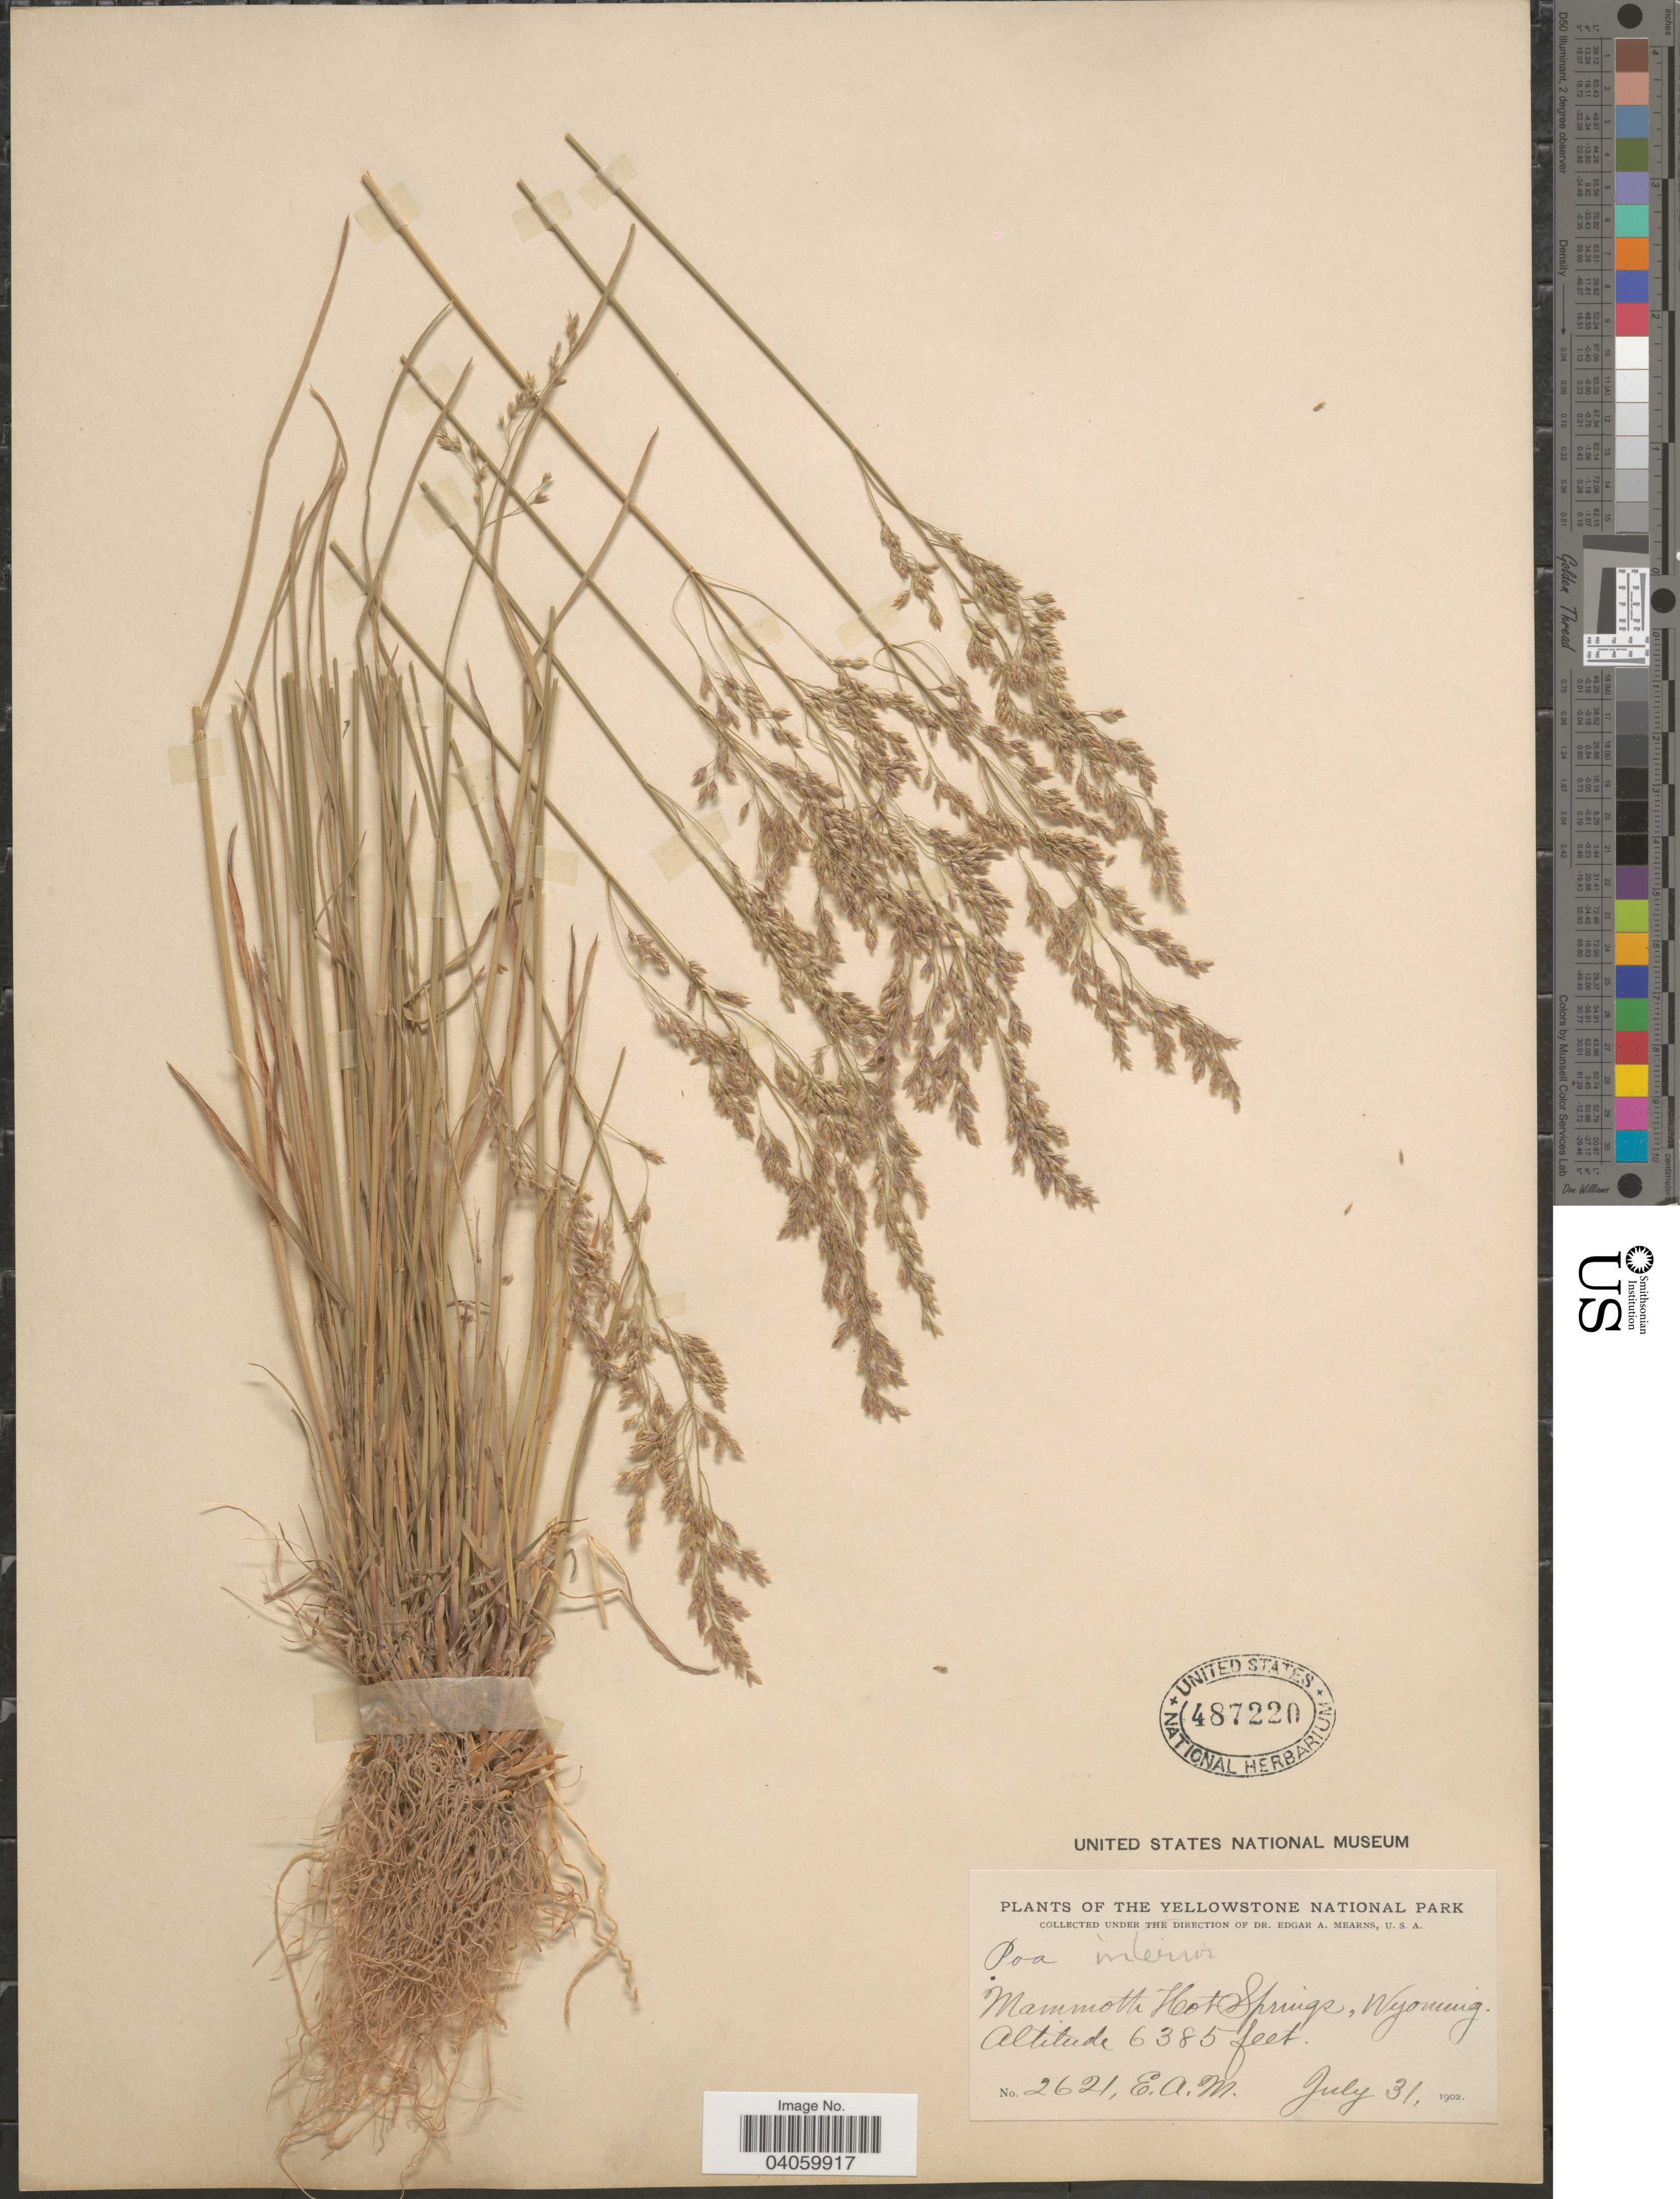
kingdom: Plantae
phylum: Tracheophyta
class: Liliopsida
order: Poales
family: Poaceae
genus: Poa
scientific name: Poa interior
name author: Rydb.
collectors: E. A. Mearns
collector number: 2621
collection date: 1902-07-31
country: United States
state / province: Wyoming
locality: The Yellowstone National Park. Mammoth Hot Springs.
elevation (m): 1946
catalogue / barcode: US 487220